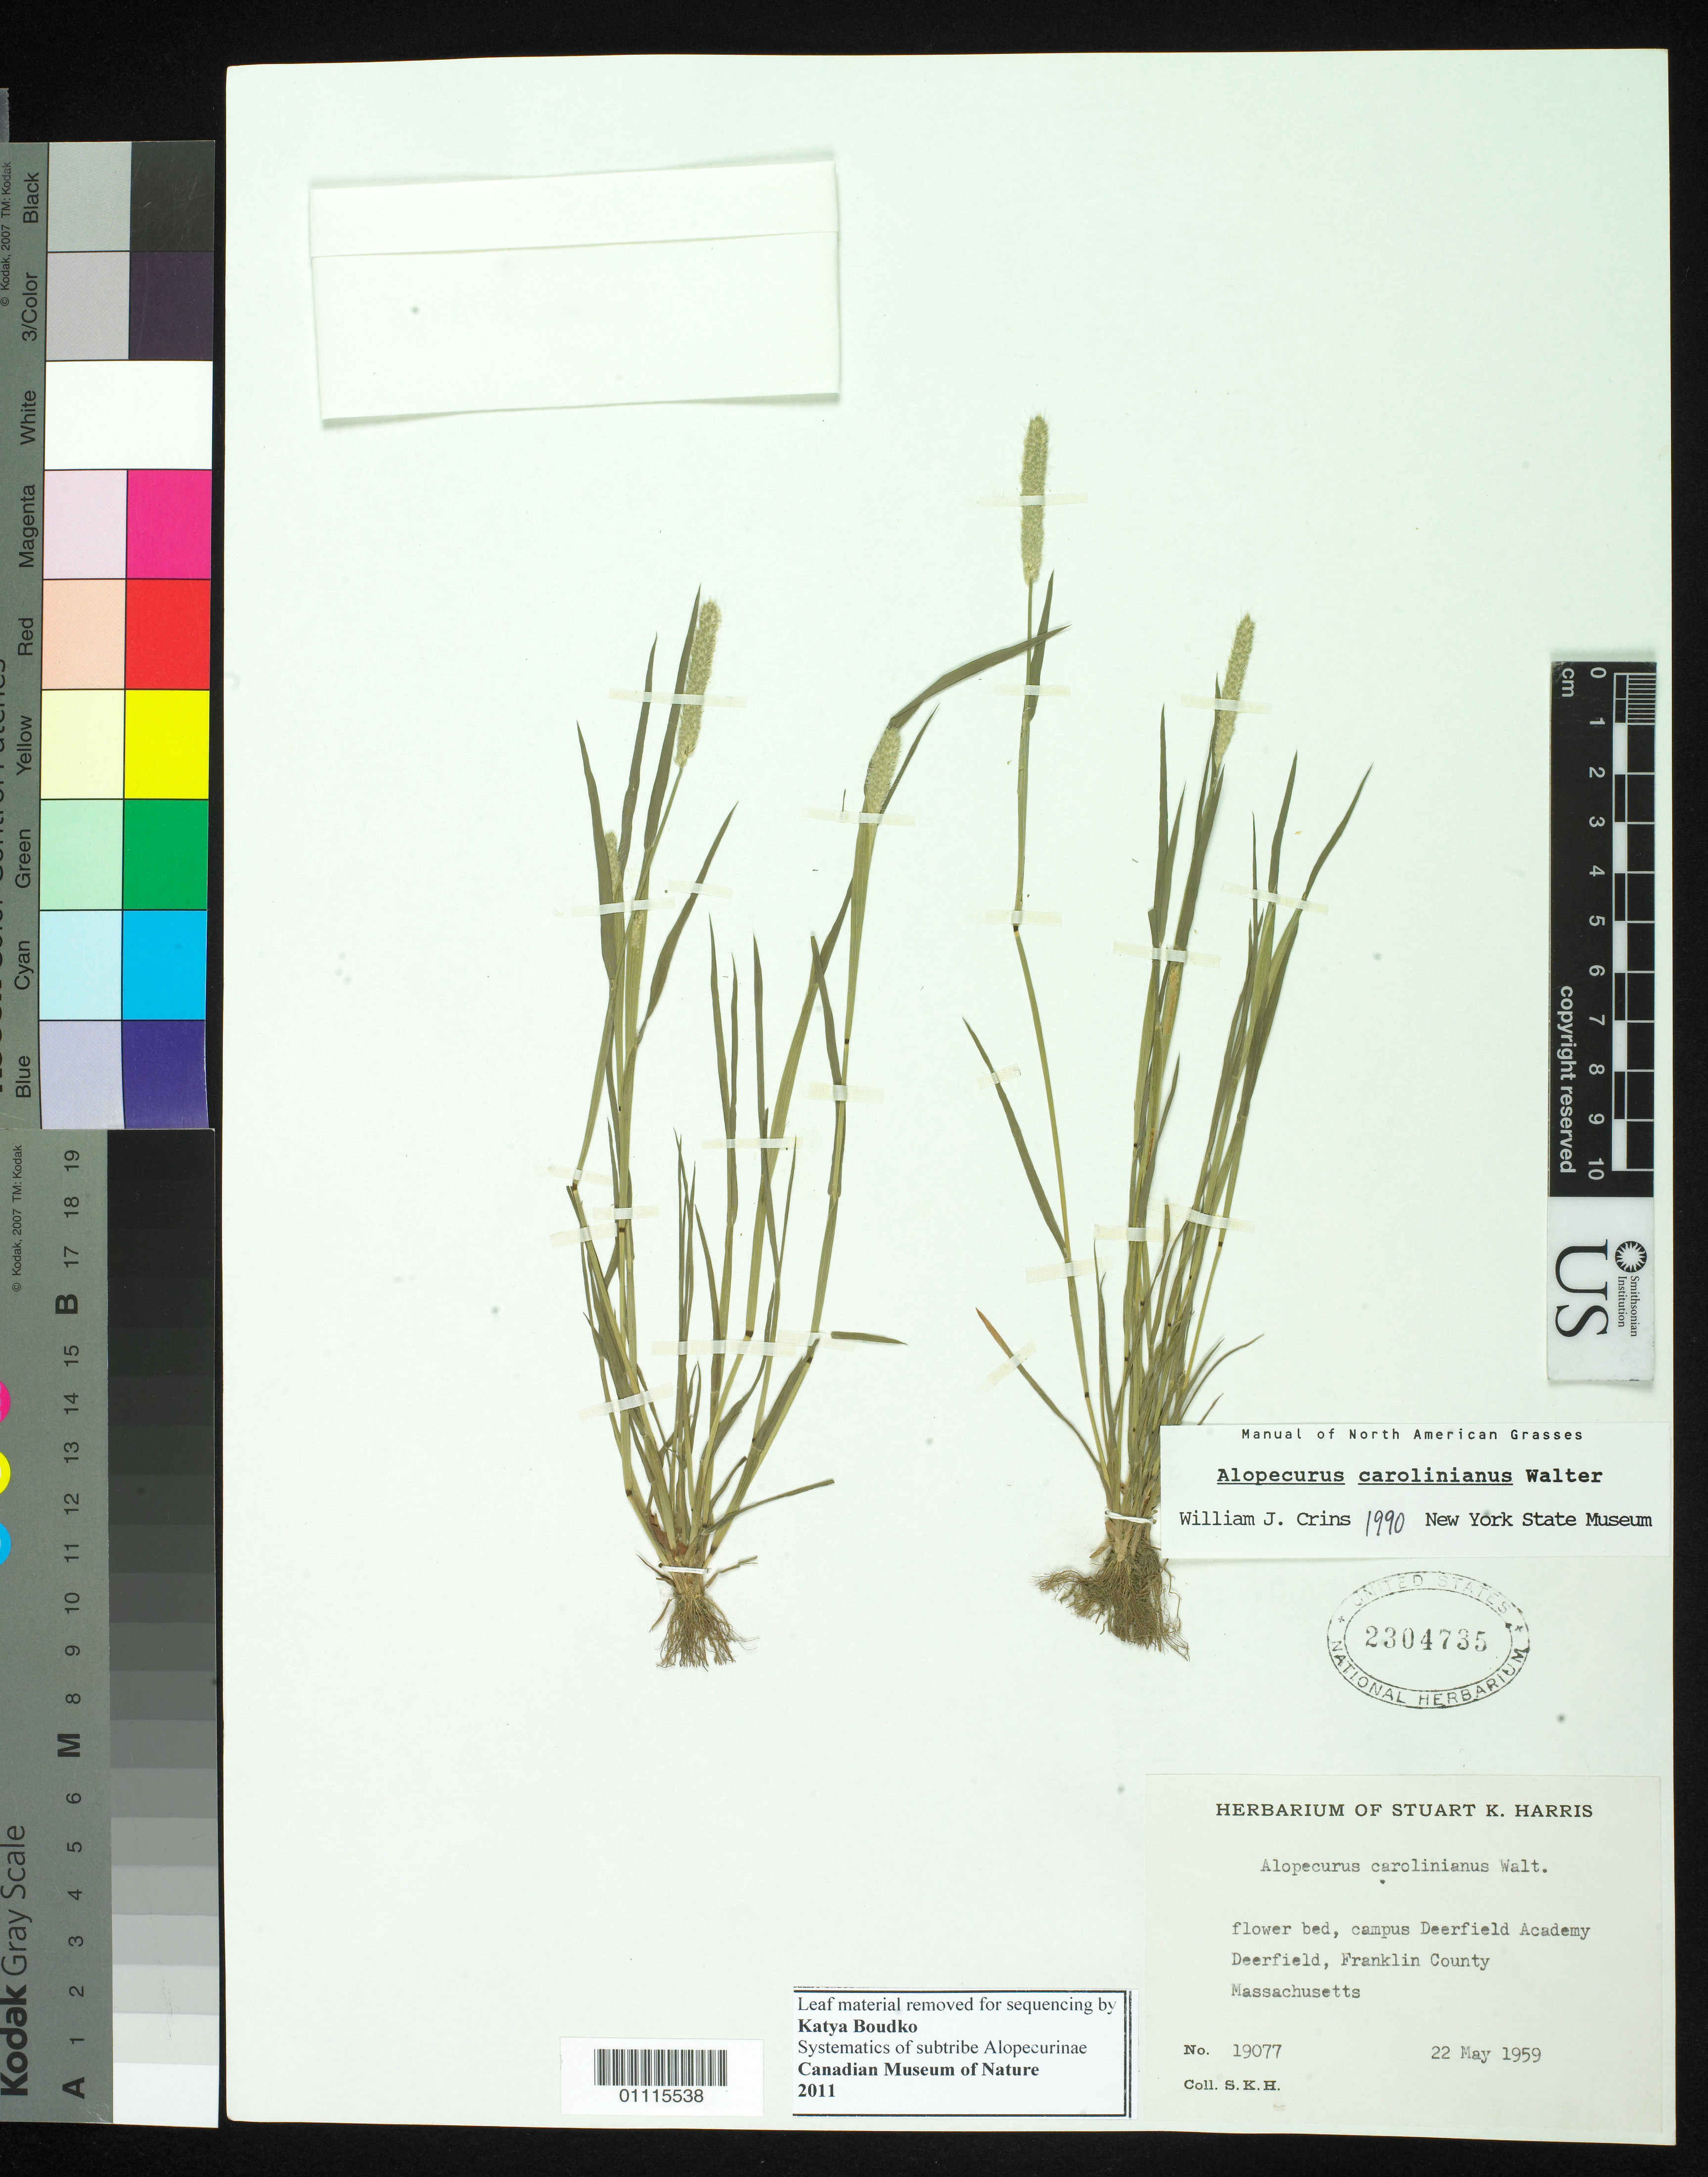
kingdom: Plantae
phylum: Tracheophyta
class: Liliopsida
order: Poales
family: Poaceae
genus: Alopecurus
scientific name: Alopecurus carolinianus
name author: Walter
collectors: S. K. Harris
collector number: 19077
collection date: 1959-05-22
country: United States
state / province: Massachusetts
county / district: Franklin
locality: Deerfield, Deerfield Academy.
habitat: flower bed.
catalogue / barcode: US 2304735